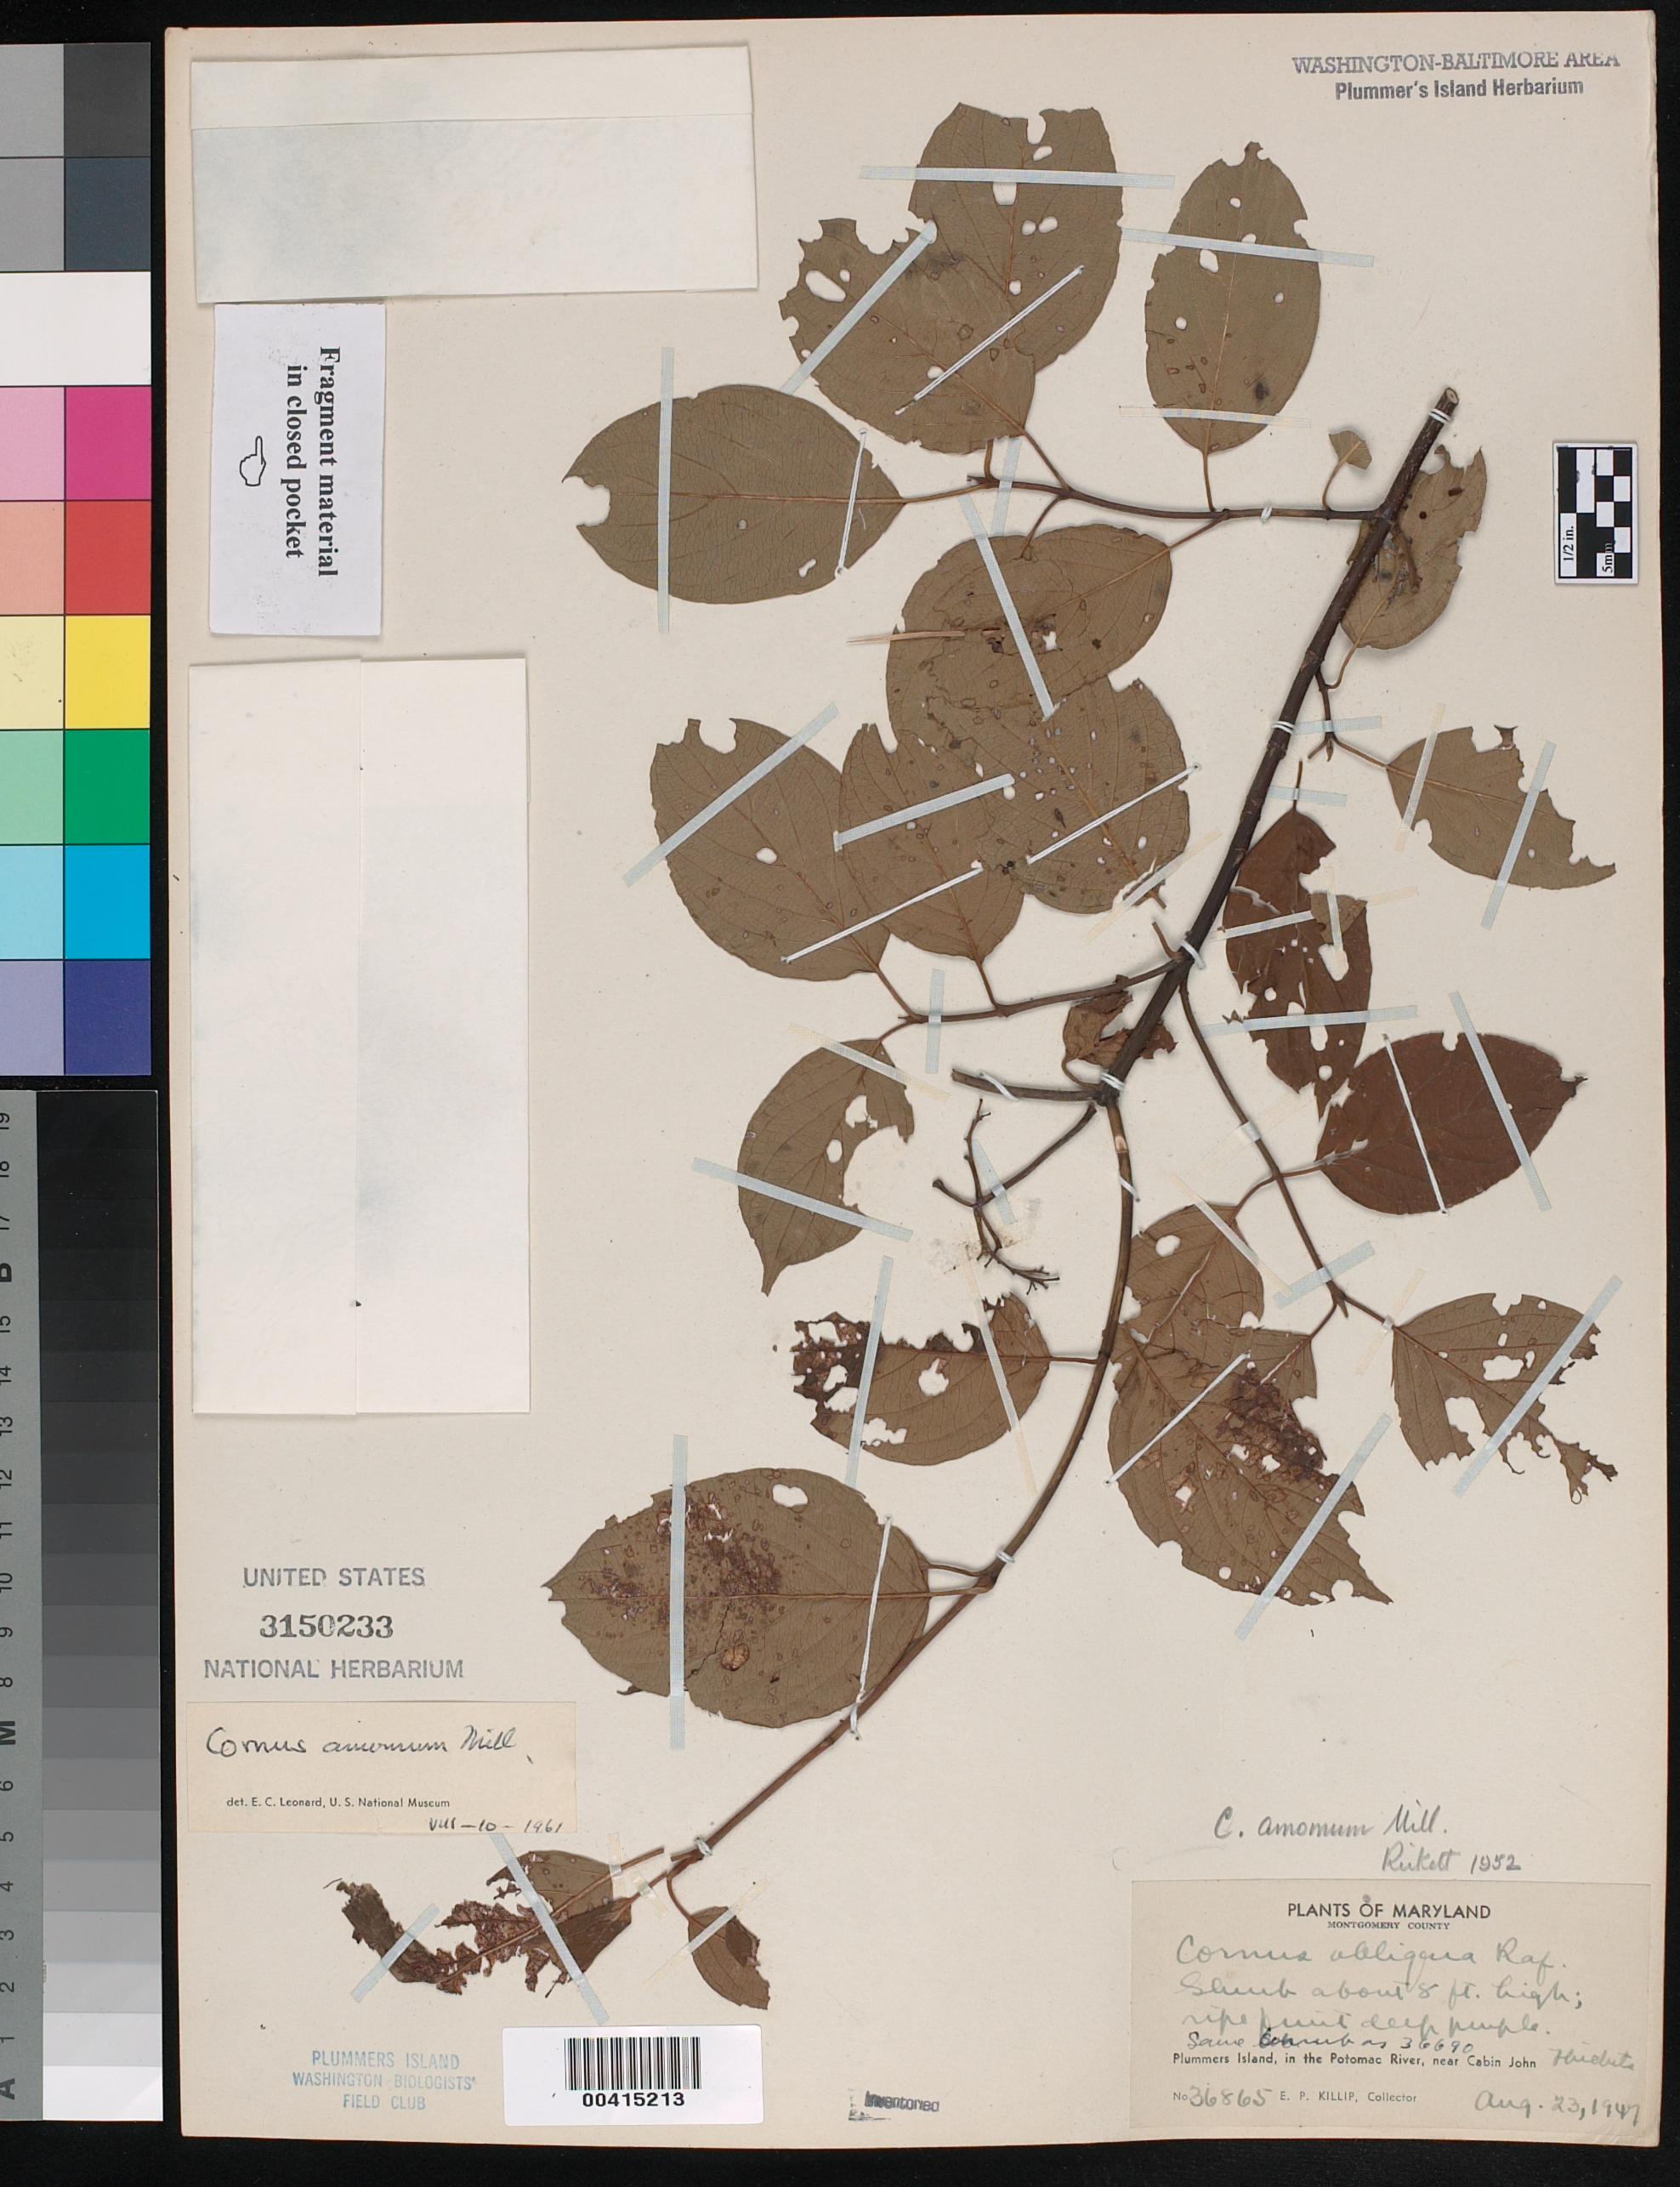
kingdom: Plantae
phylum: Tracheophyta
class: Magnoliopsida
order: Cornales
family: Cornaceae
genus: Cornus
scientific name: Cornus amomum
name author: Mill.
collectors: E. P. Killip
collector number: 36865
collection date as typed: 23 Aug 1947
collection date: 1947-08-23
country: United States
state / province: Maryland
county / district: Montgomery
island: Plummers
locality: Plummer's Island, near Cabin John C. & O. Canal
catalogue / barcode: US 3150233